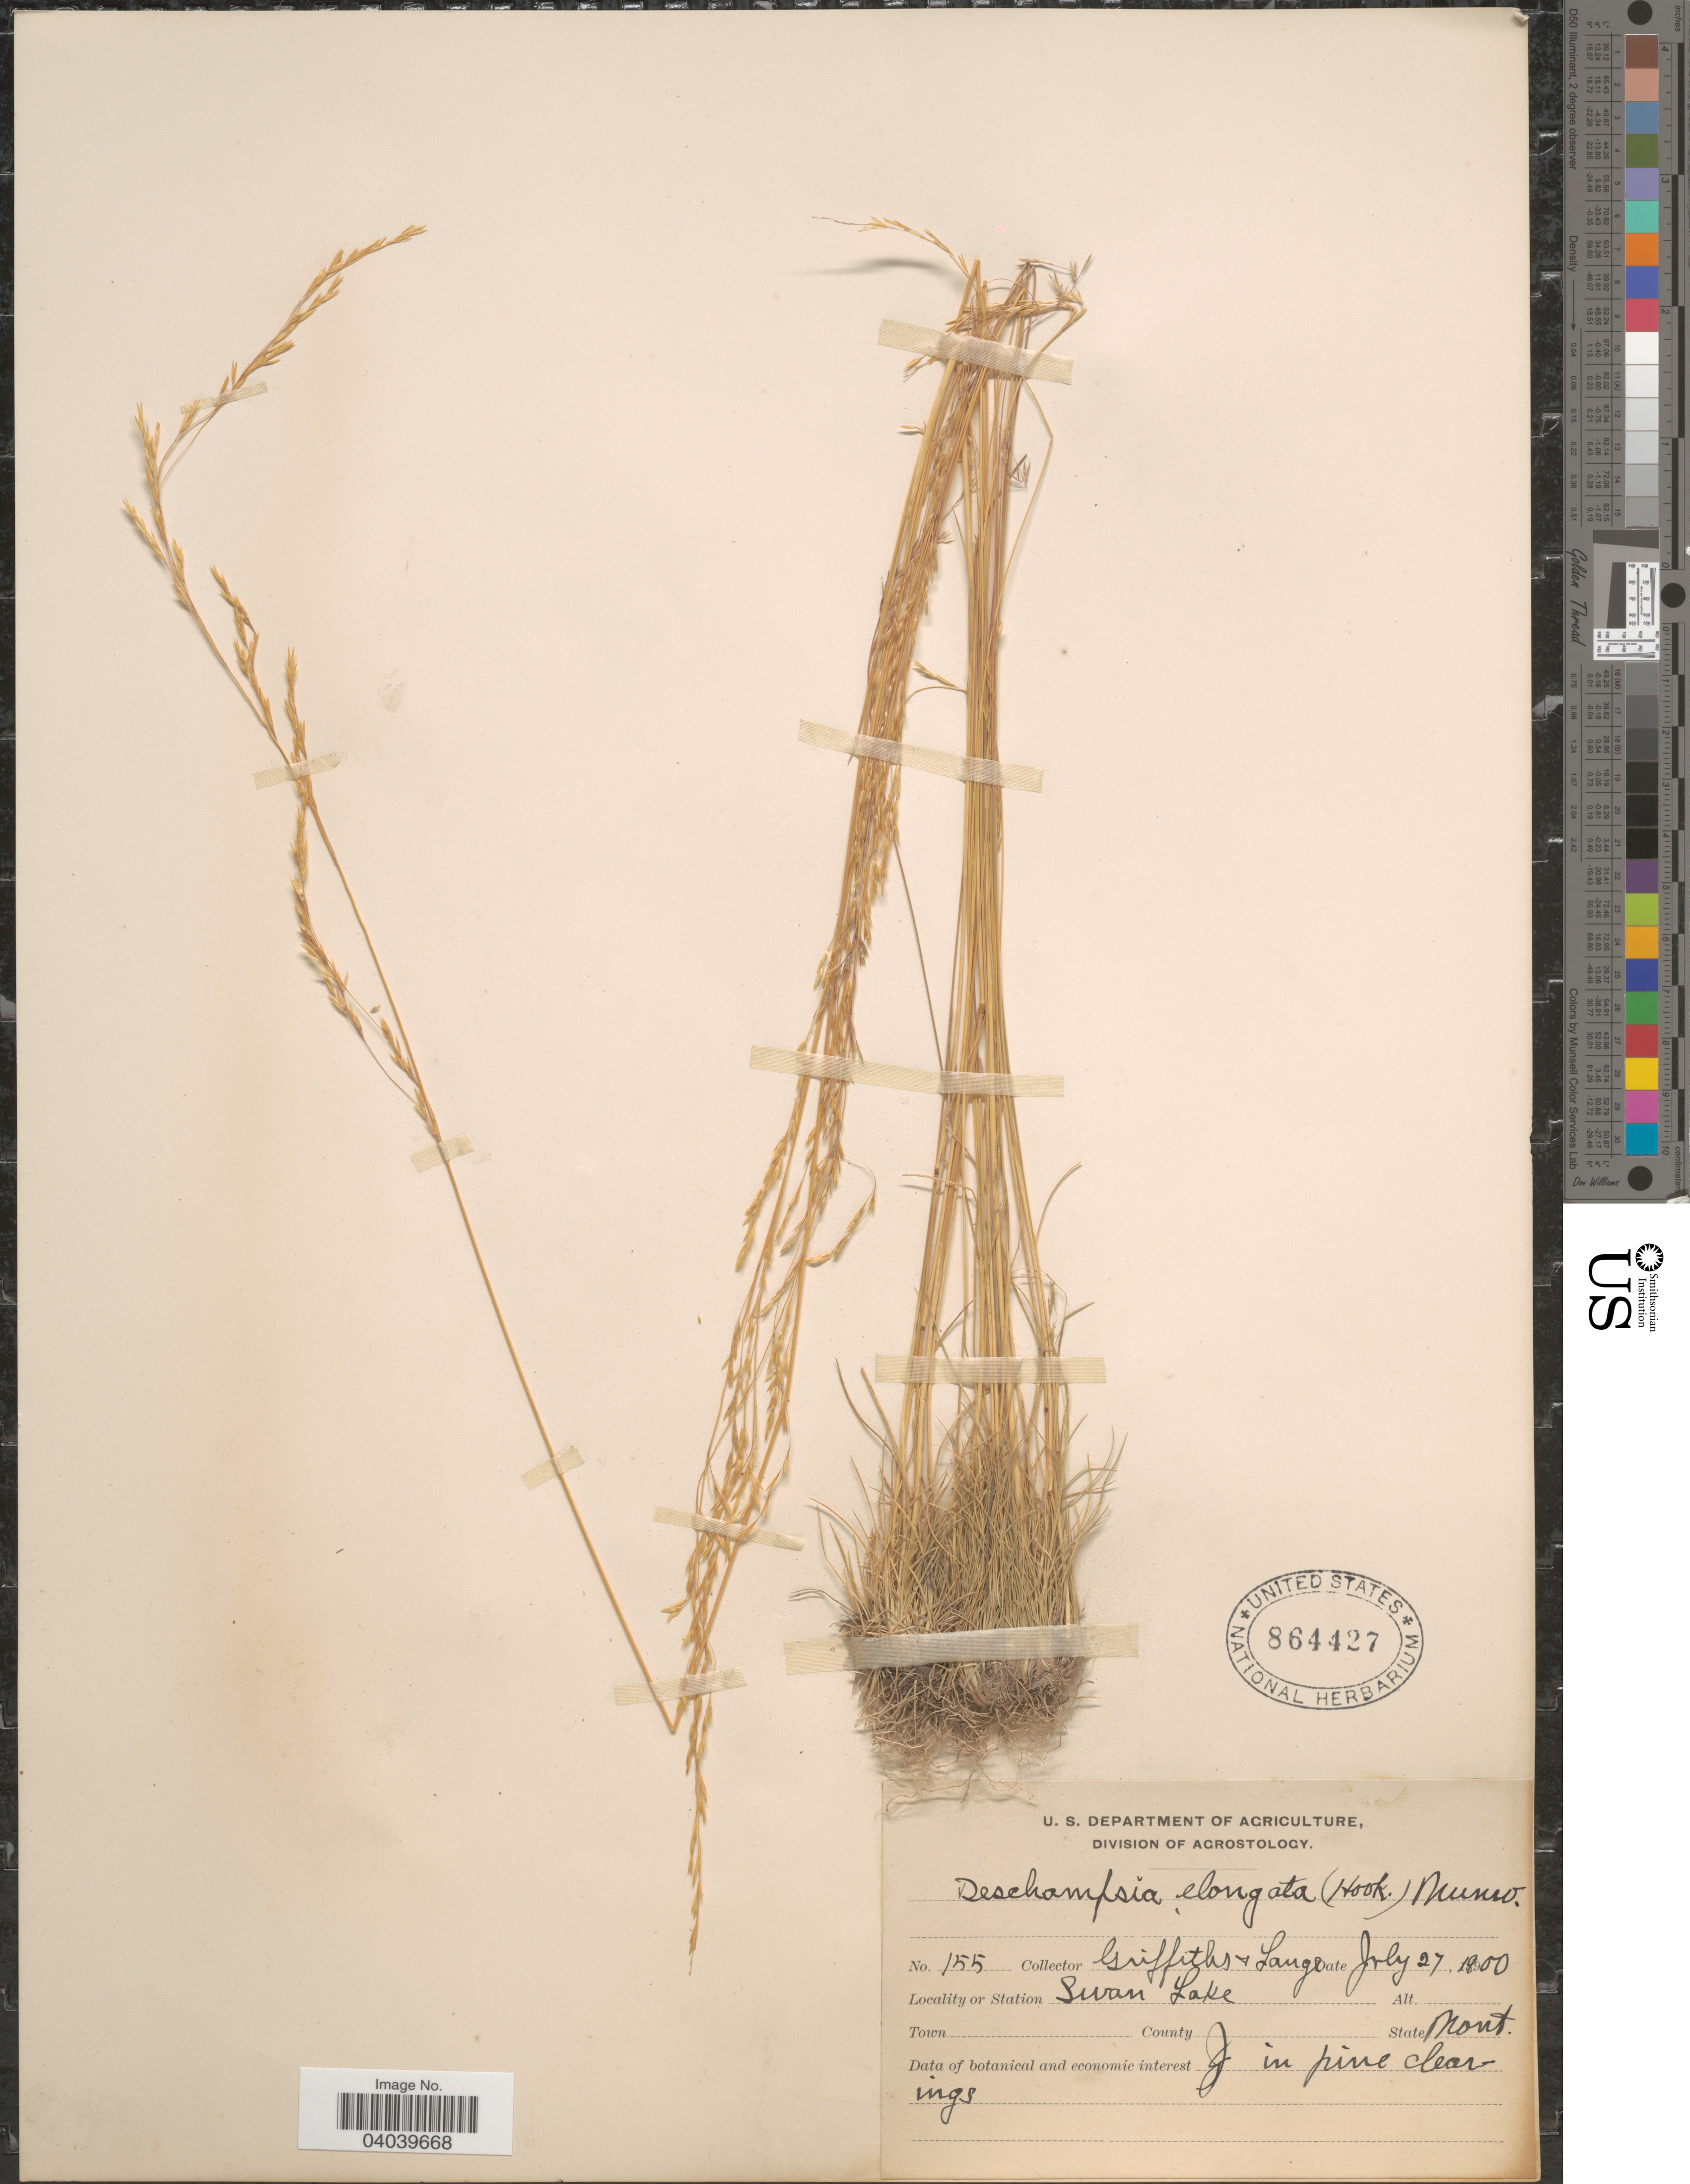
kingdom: Plantae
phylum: Tracheophyta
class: Liliopsida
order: Poales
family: Poaceae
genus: Deschampsia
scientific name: Deschampsia elongata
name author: (Hook.) Munro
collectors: -- Griffiths & -- Lange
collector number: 155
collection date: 1900-07-27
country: United States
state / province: Montana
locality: Swan Lake.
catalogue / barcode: US 864427